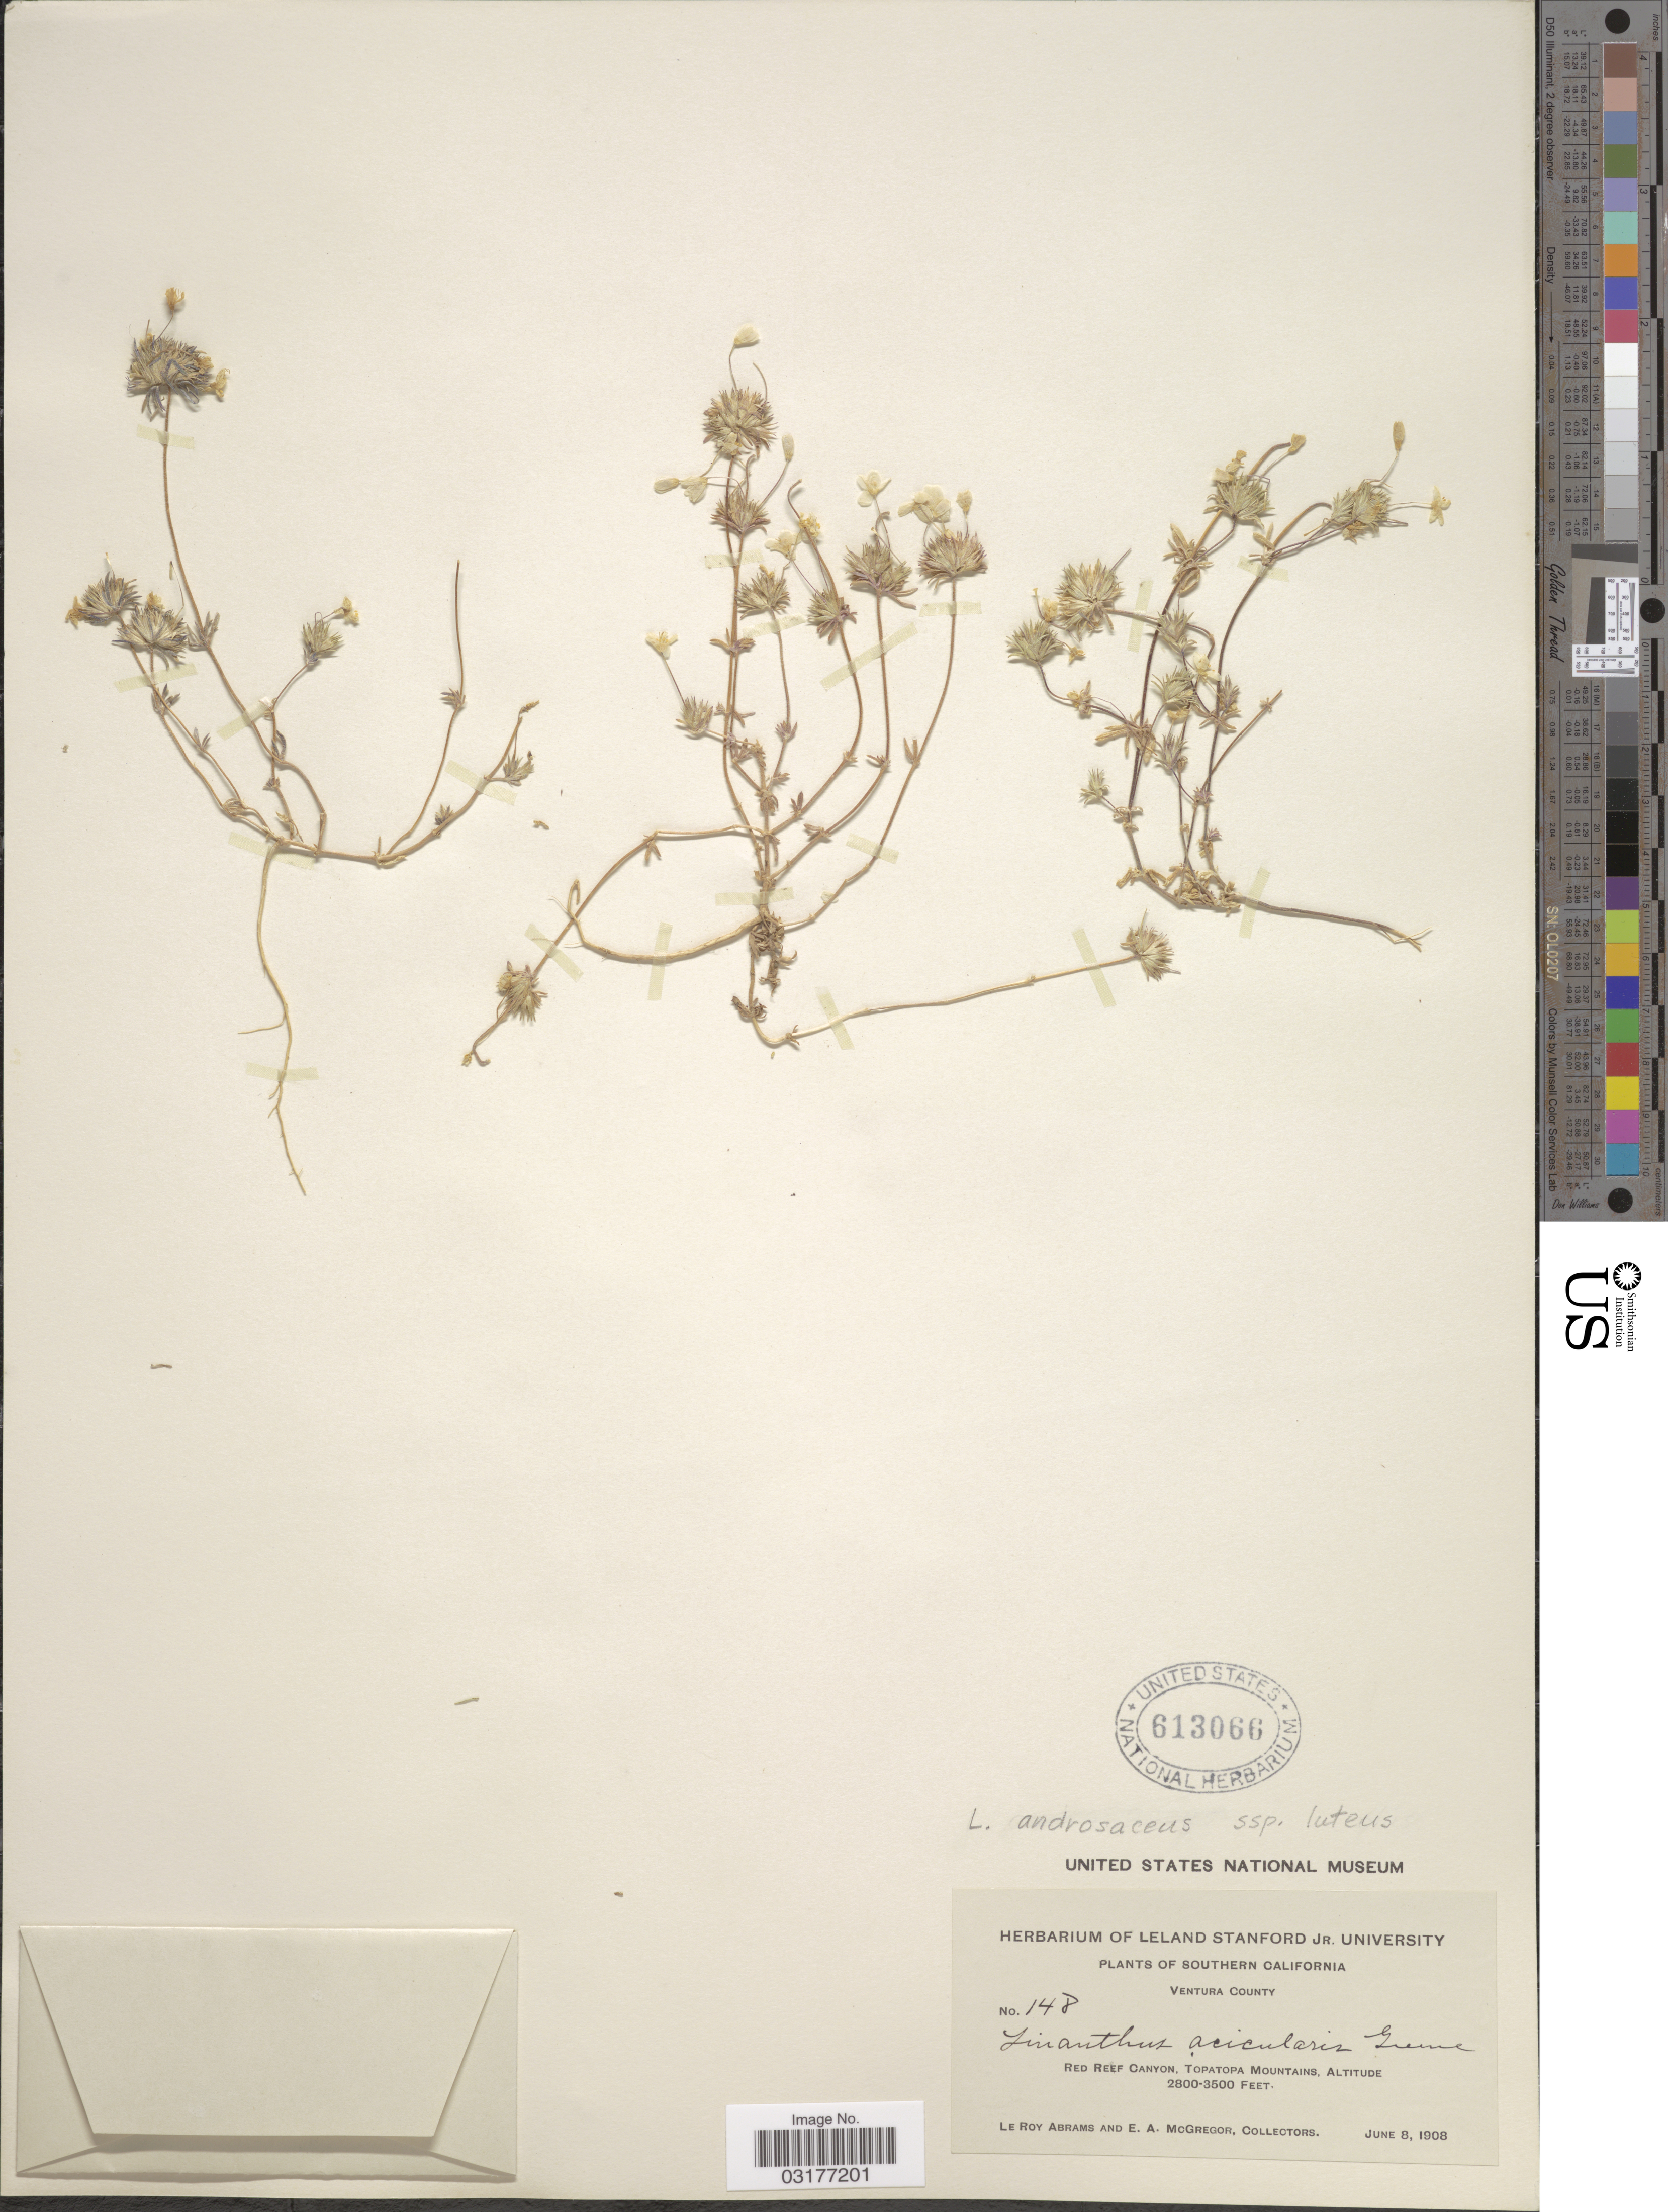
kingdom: Plantae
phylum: Tracheophyta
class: Magnoliopsida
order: Ericales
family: Polemoniaceae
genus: Leptosiphon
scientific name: Leptosiphon parviflorus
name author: Benth.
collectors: L. Abrams & E. A. McGregor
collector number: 148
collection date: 1908-06-08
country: United States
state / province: California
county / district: Ventura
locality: Southern California. Ventura County. Red Reef Canyon, Topatopa Mountains.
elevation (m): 853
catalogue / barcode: US 613066